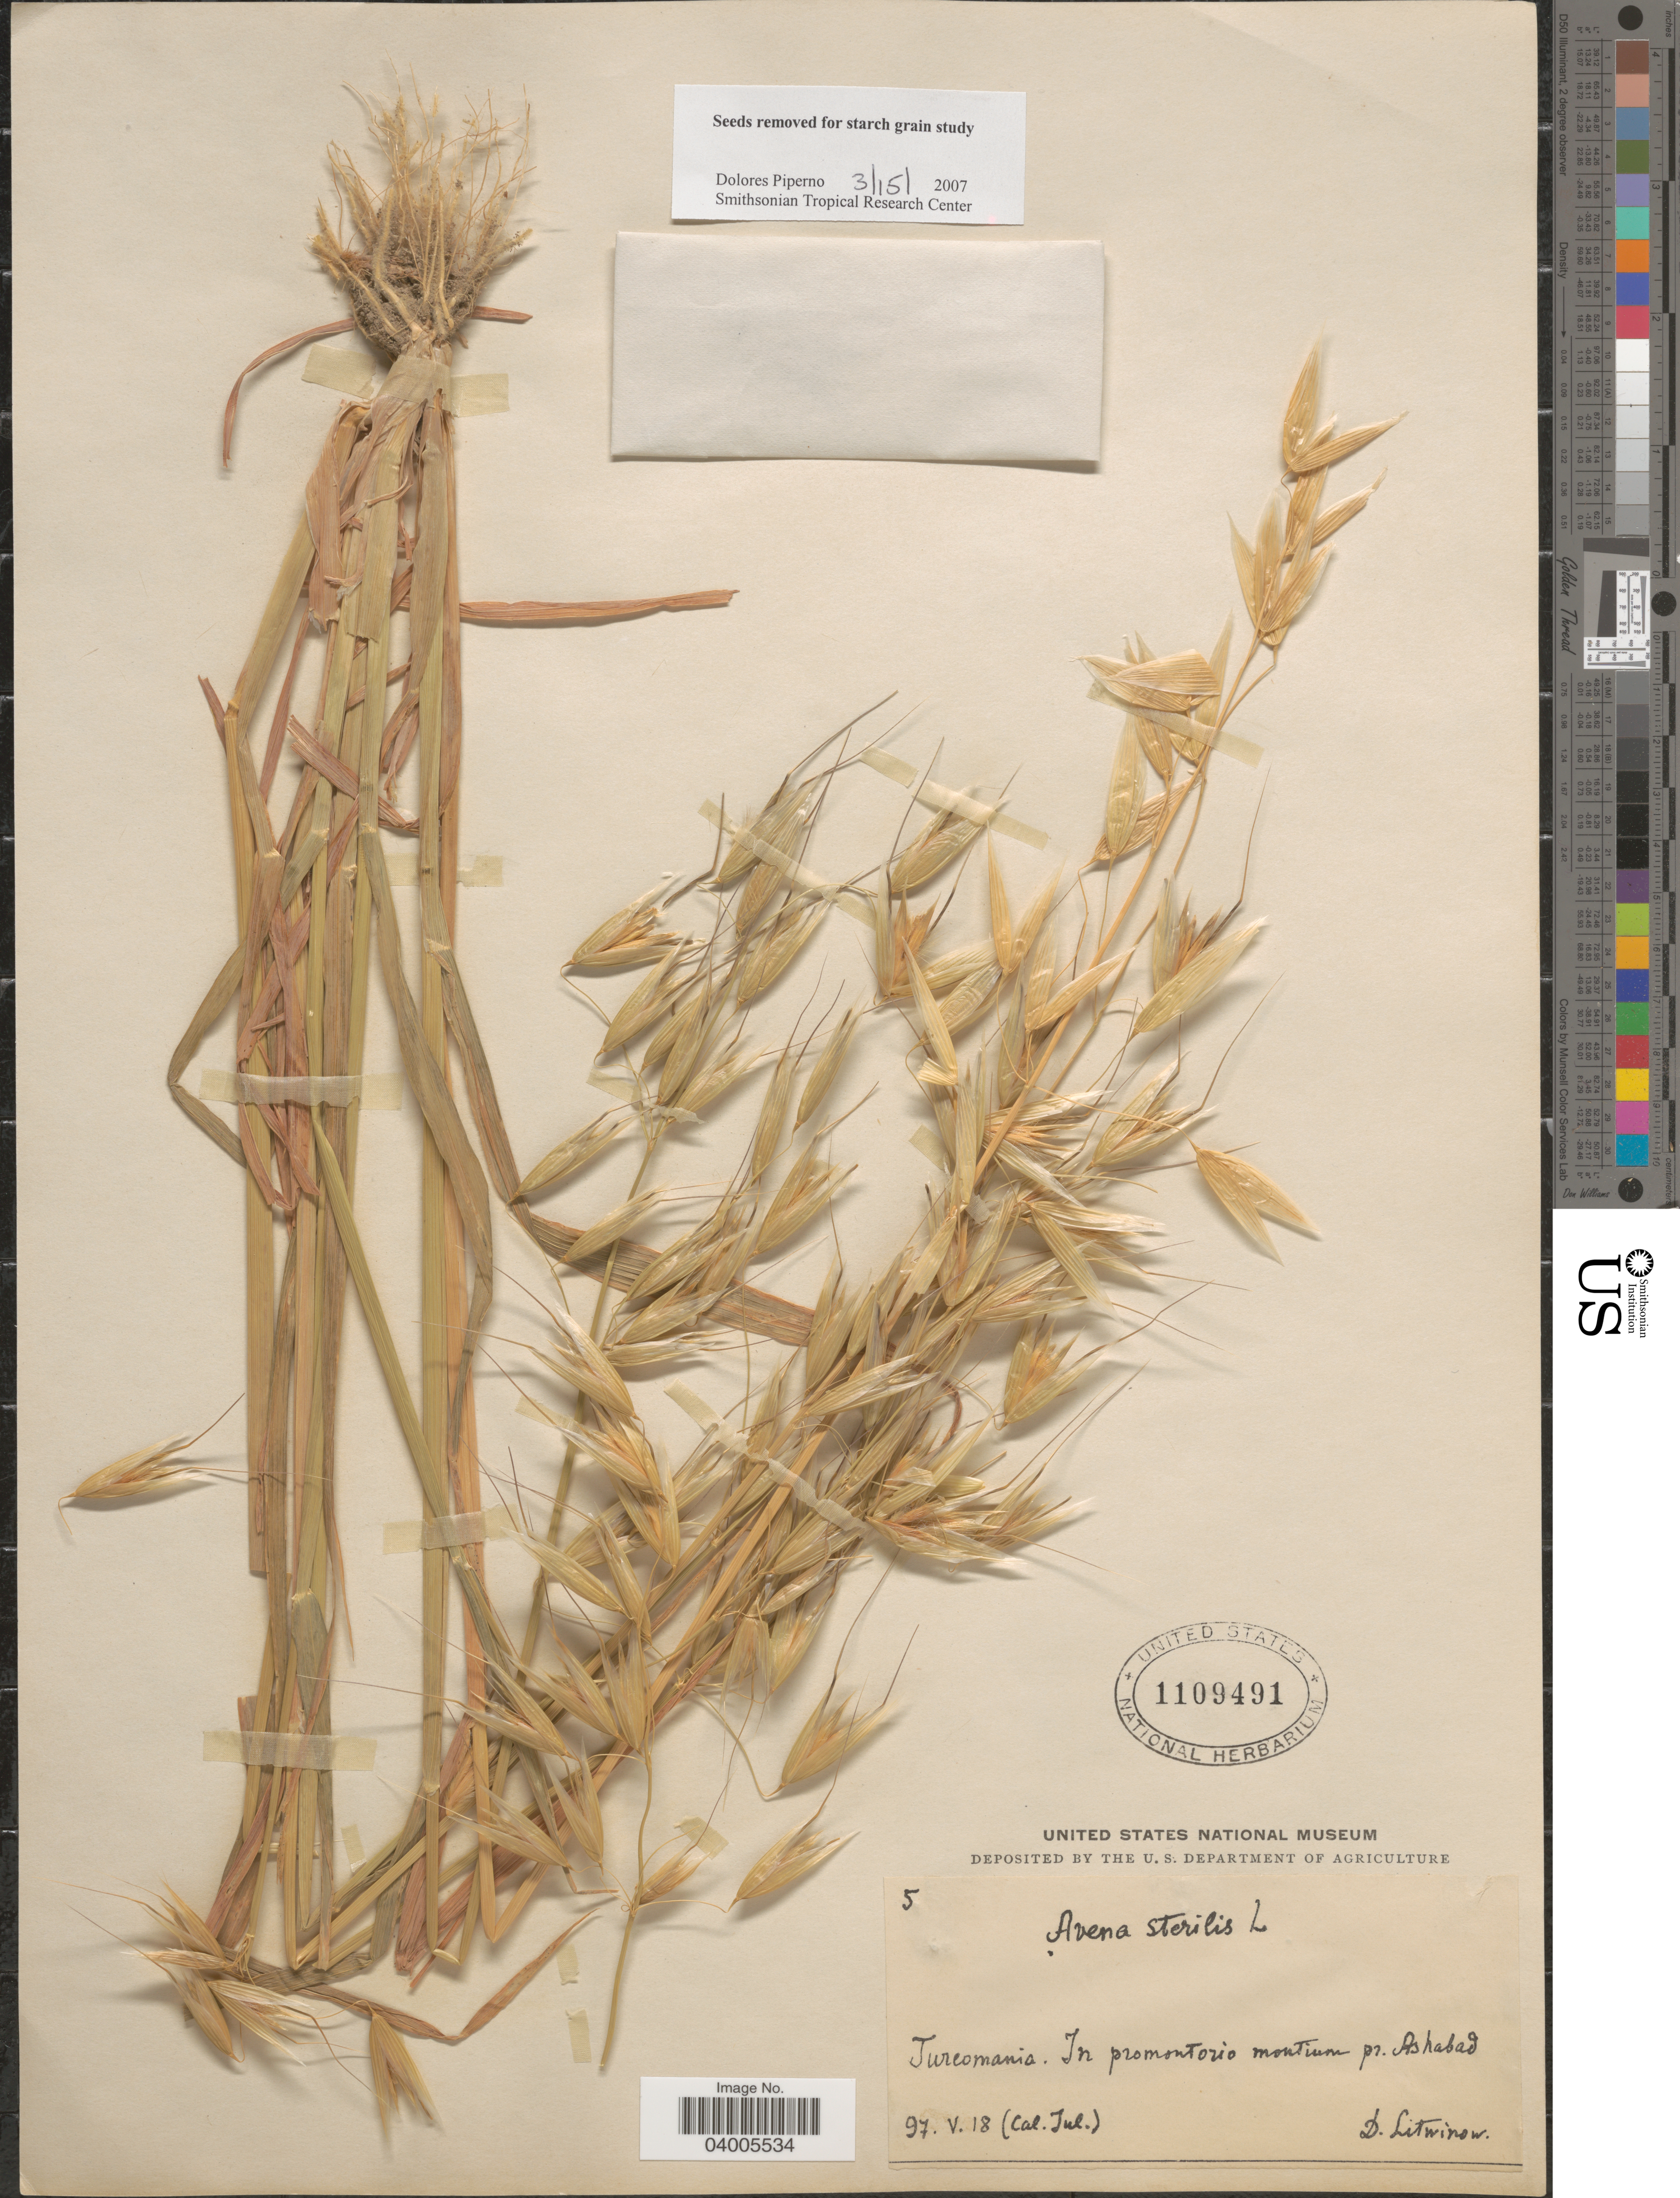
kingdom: Plantae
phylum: Tracheophyta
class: Liliopsida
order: Poales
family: Poaceae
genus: Avena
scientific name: Avena sterilis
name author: L.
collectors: D. Litwinow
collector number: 5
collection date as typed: Transcribed d/m/y: 18/5/97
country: Turkmenistan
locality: Turcomania. In promontorio montium pr. Ashabad.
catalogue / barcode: US 1109491